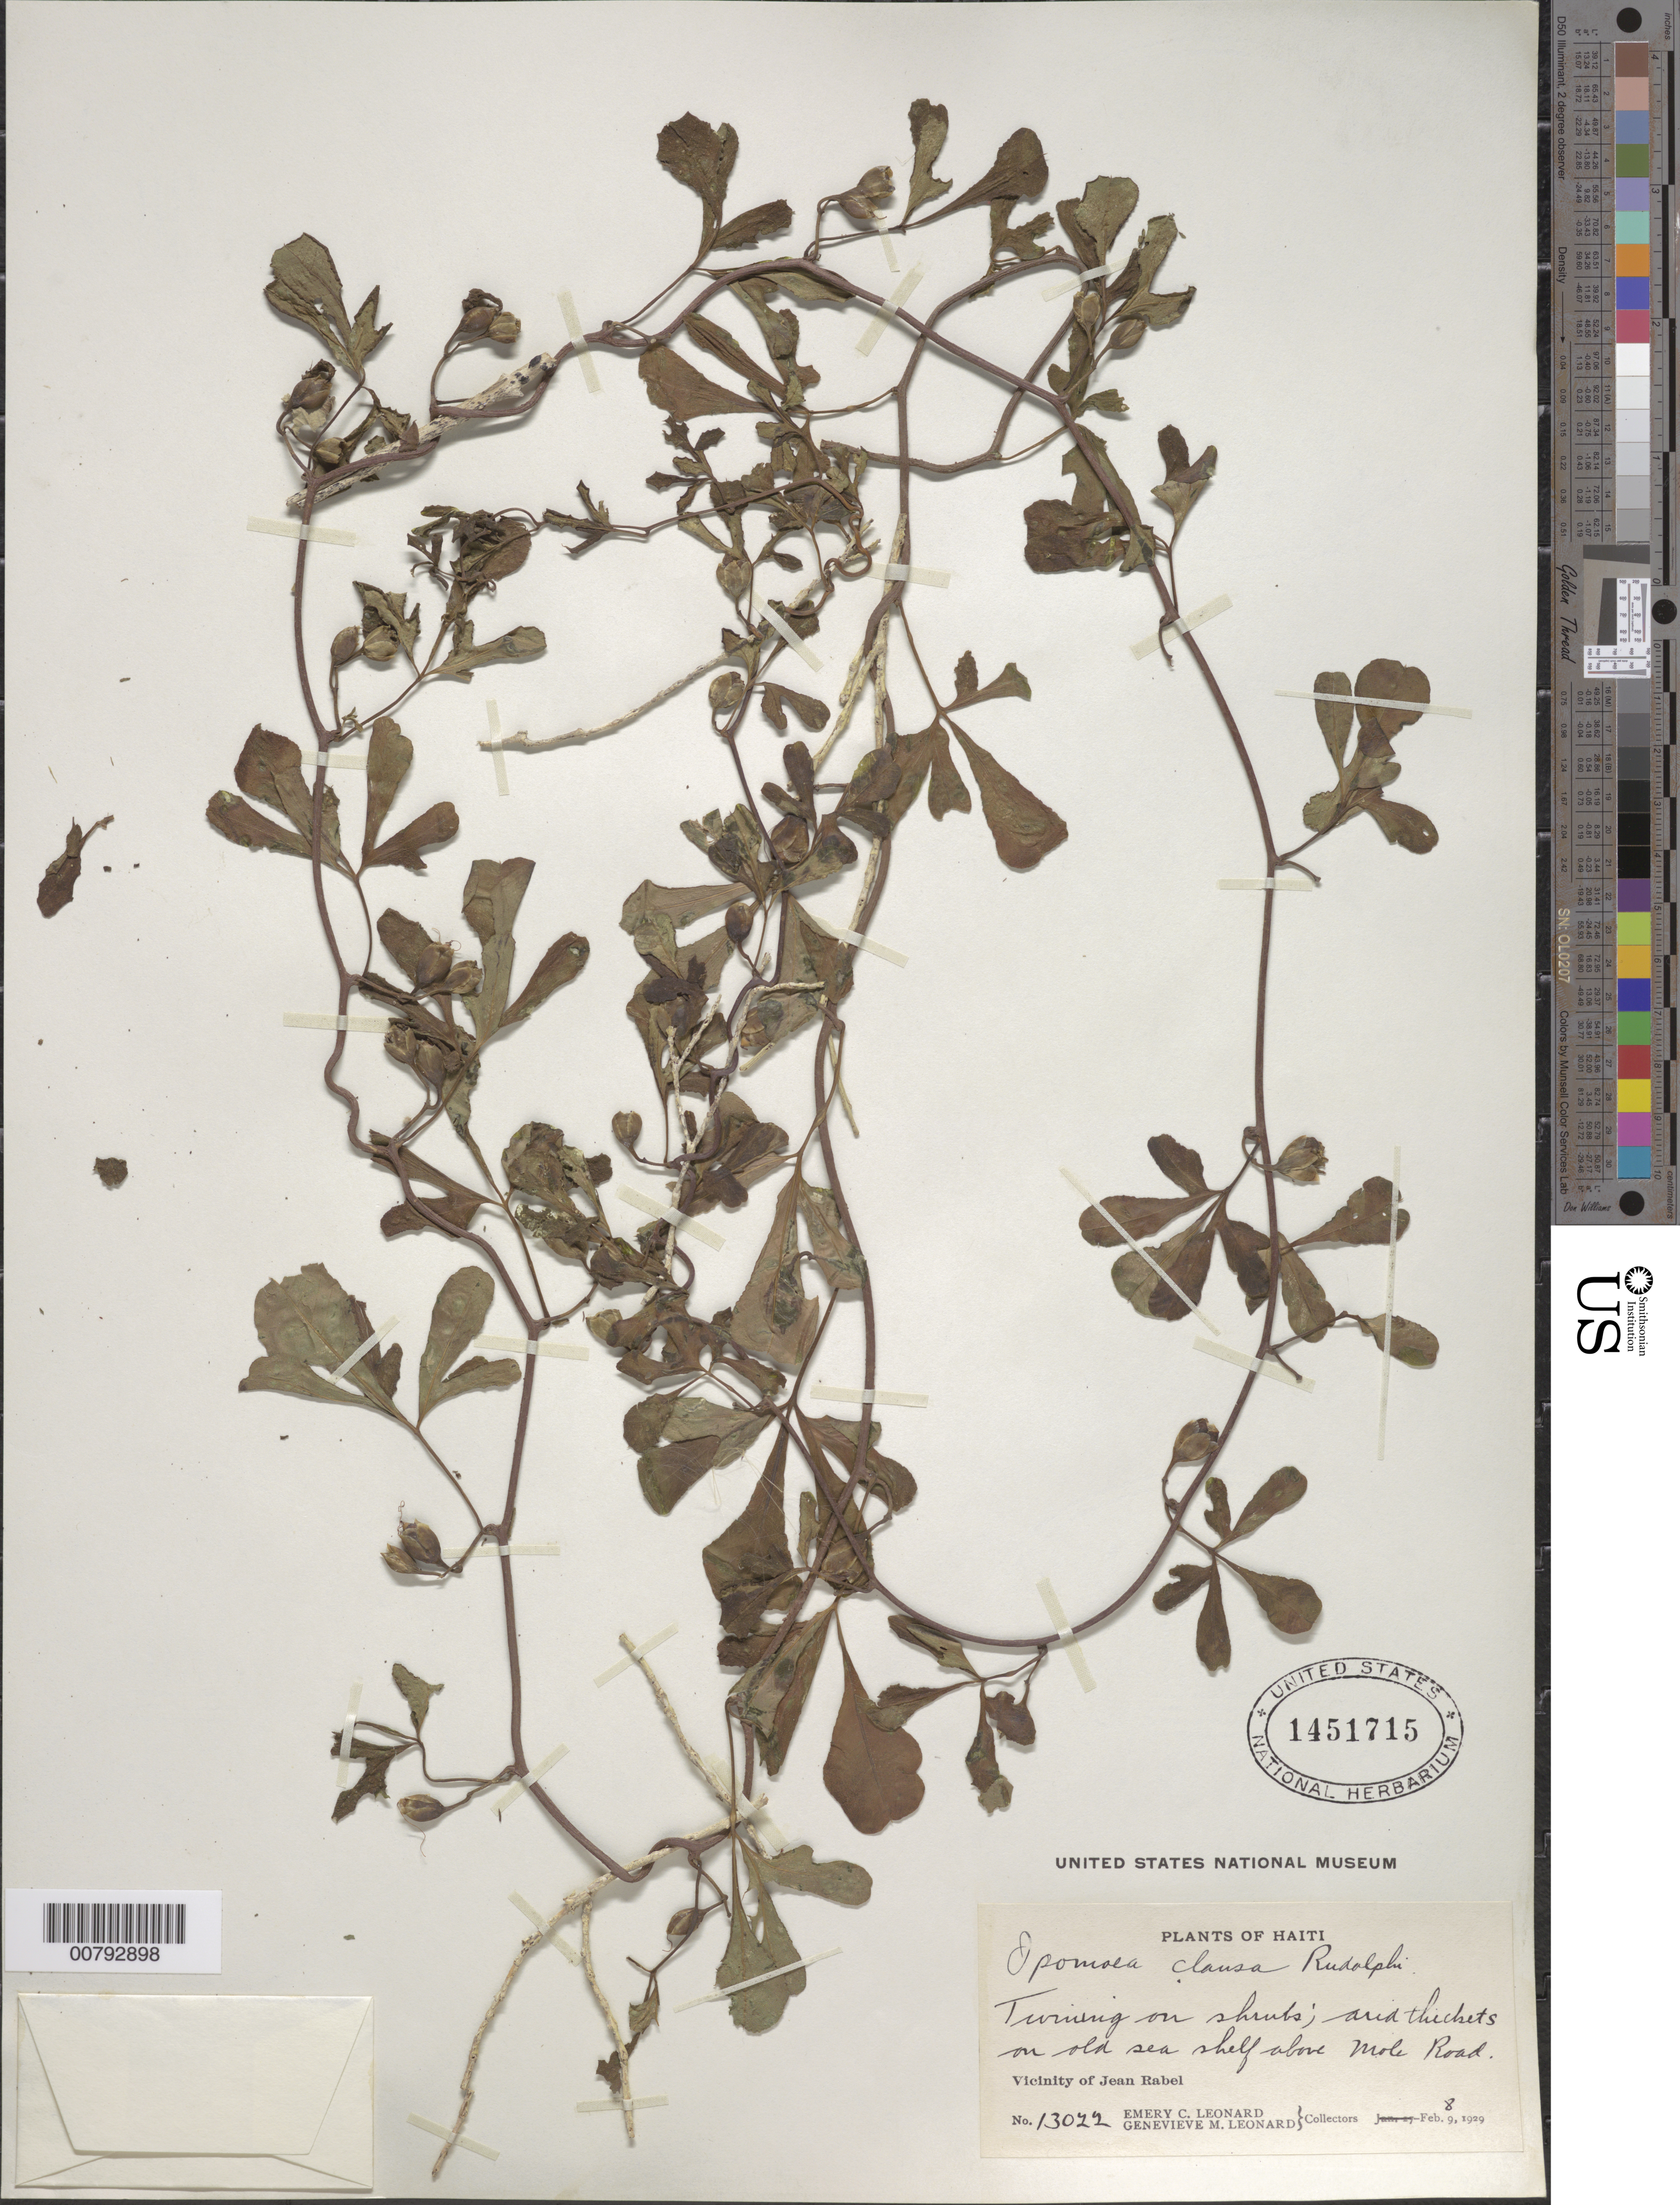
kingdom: Plantae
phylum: Tracheophyta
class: Magnoliopsida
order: Solanales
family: Convolvulaceae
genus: Ipomoea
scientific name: Ipomoea clausa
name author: Rudolph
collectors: E. C. Leonard & G. M. Leonard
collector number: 13022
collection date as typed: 08 Feb 1929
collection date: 1929-02-08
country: Haiti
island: Hispaniola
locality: Vicinity of Jean Rabel, on old sea shelf above Mole road.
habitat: Arid thickets.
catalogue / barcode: US 1451715